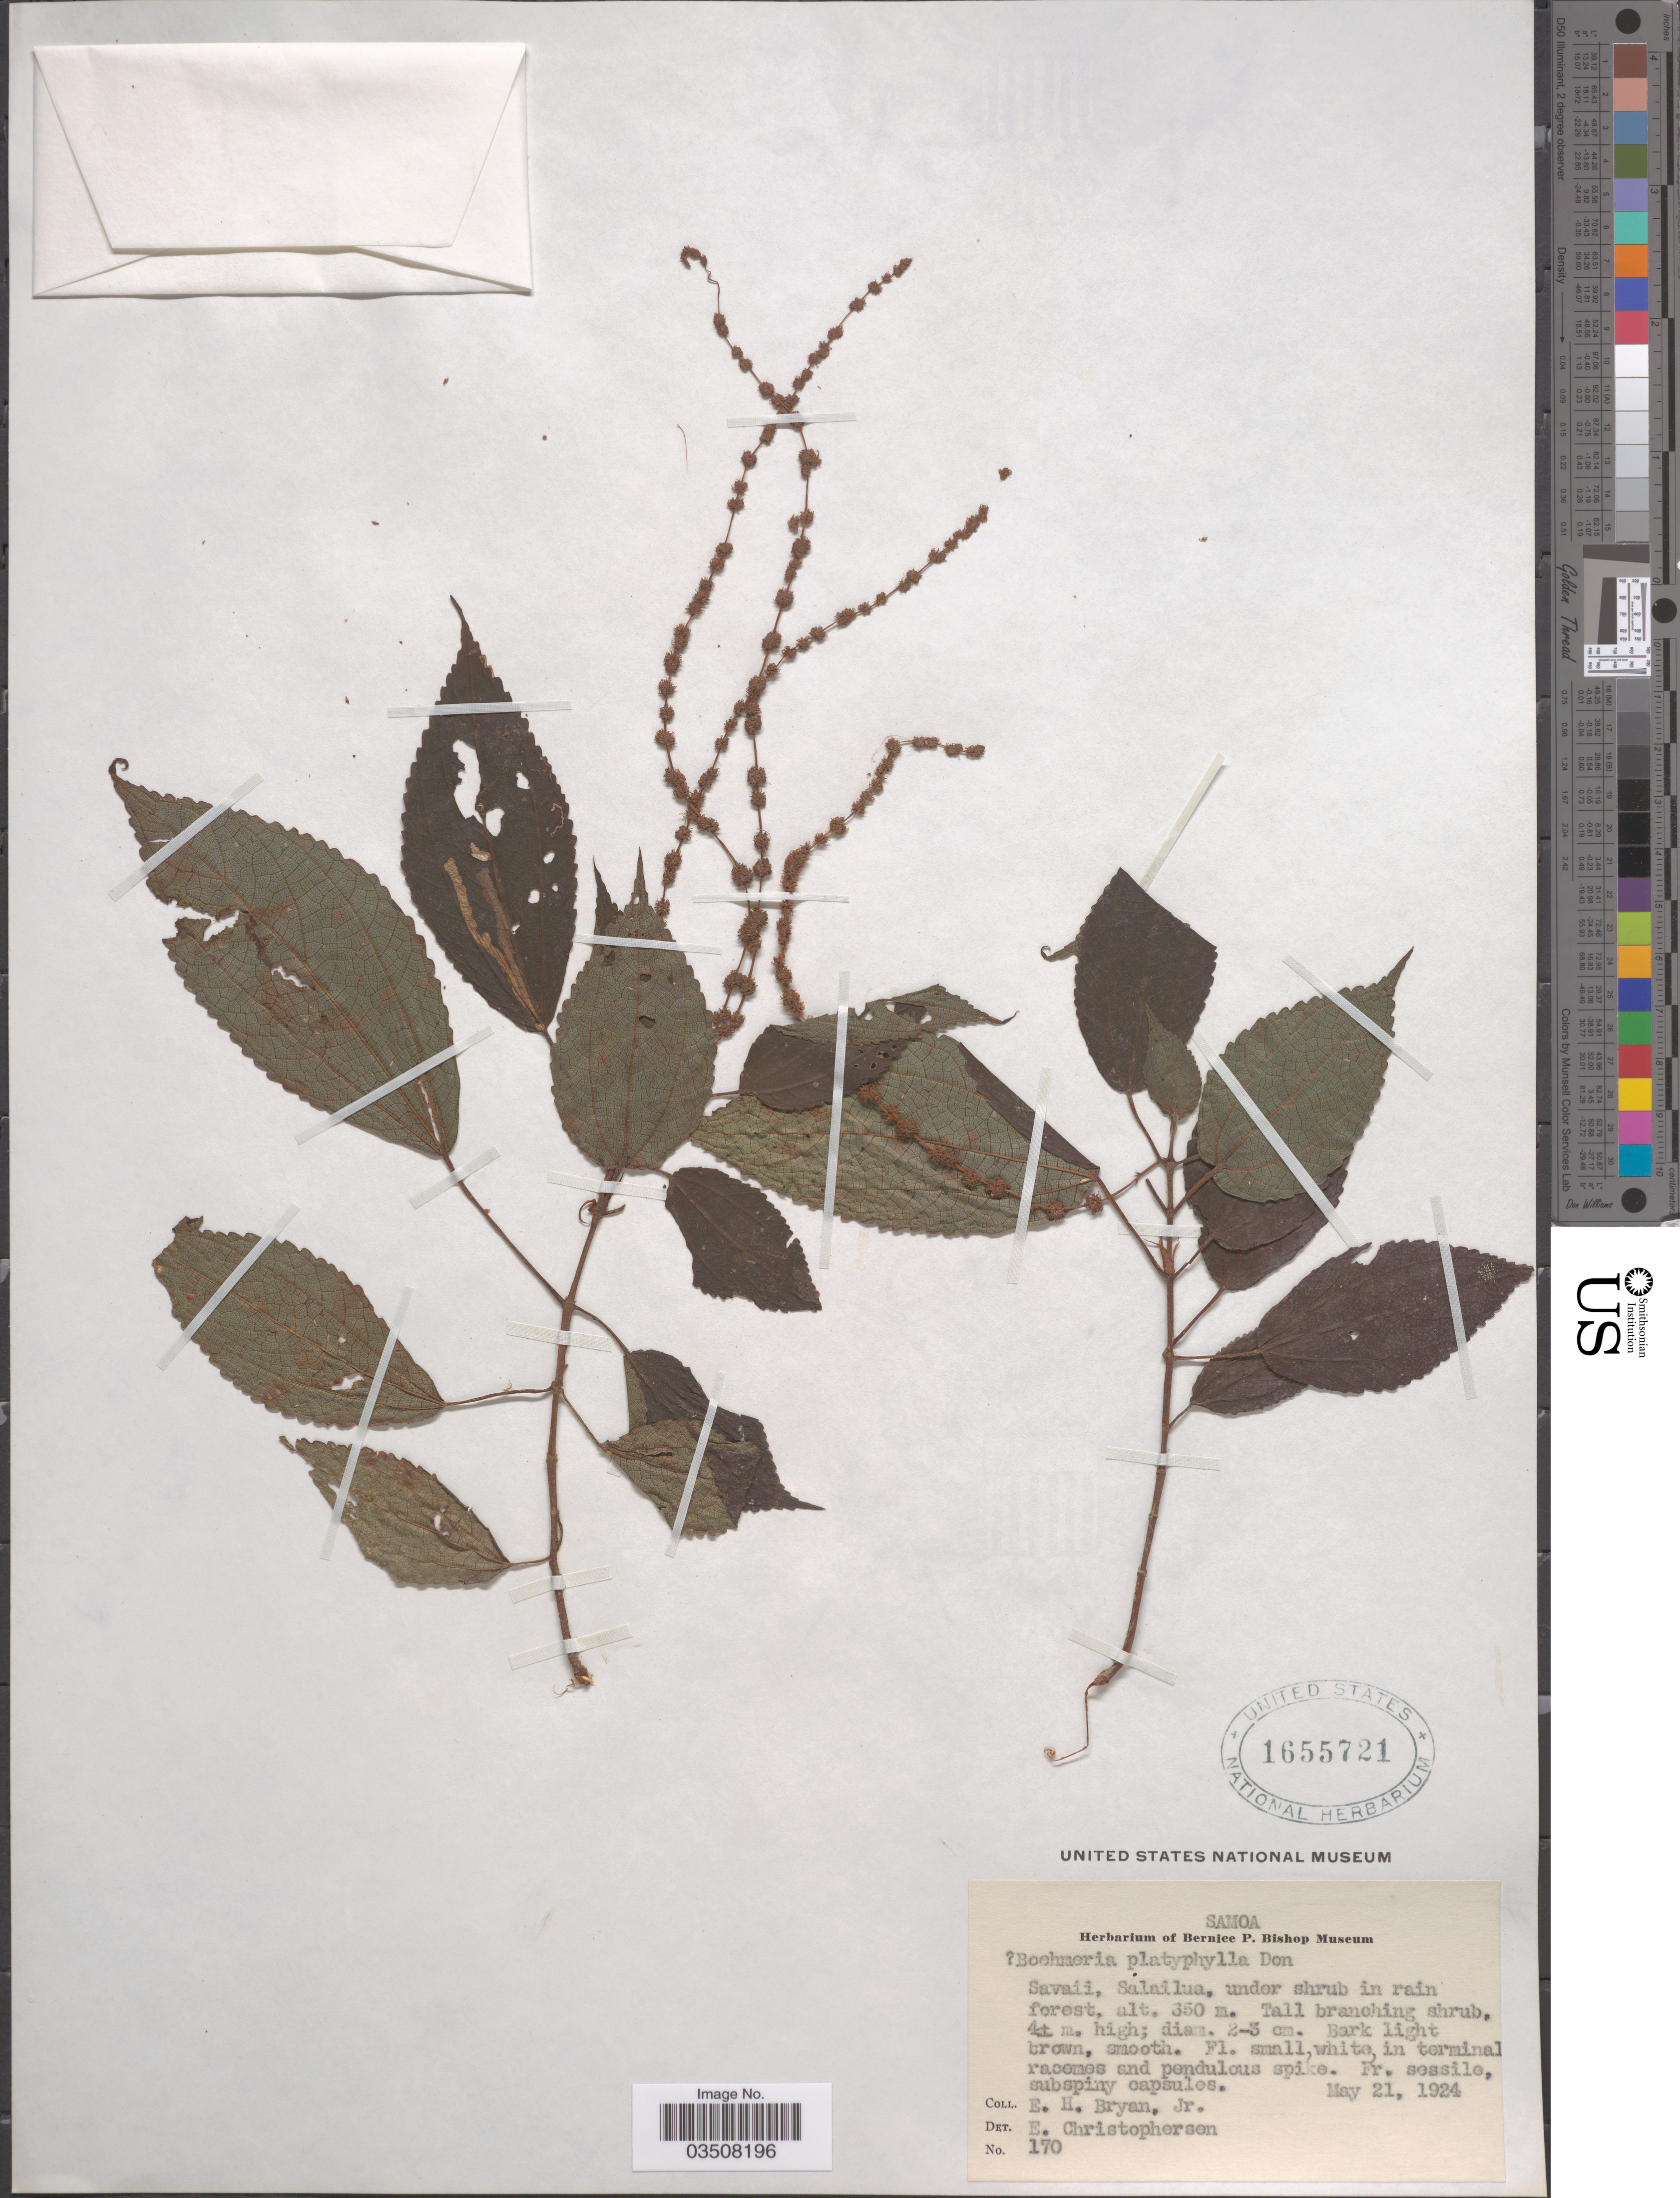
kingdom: Plantae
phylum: Tracheophyta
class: Magnoliopsida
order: Rosales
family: Urticaceae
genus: Boehmeria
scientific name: Boehmeria virgata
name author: (G. Forst.) Guill.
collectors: E. Bryan Jr.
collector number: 170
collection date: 1924-05-21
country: Samoa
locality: Samoa. Savaii, Salailua.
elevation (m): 350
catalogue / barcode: US 1655721